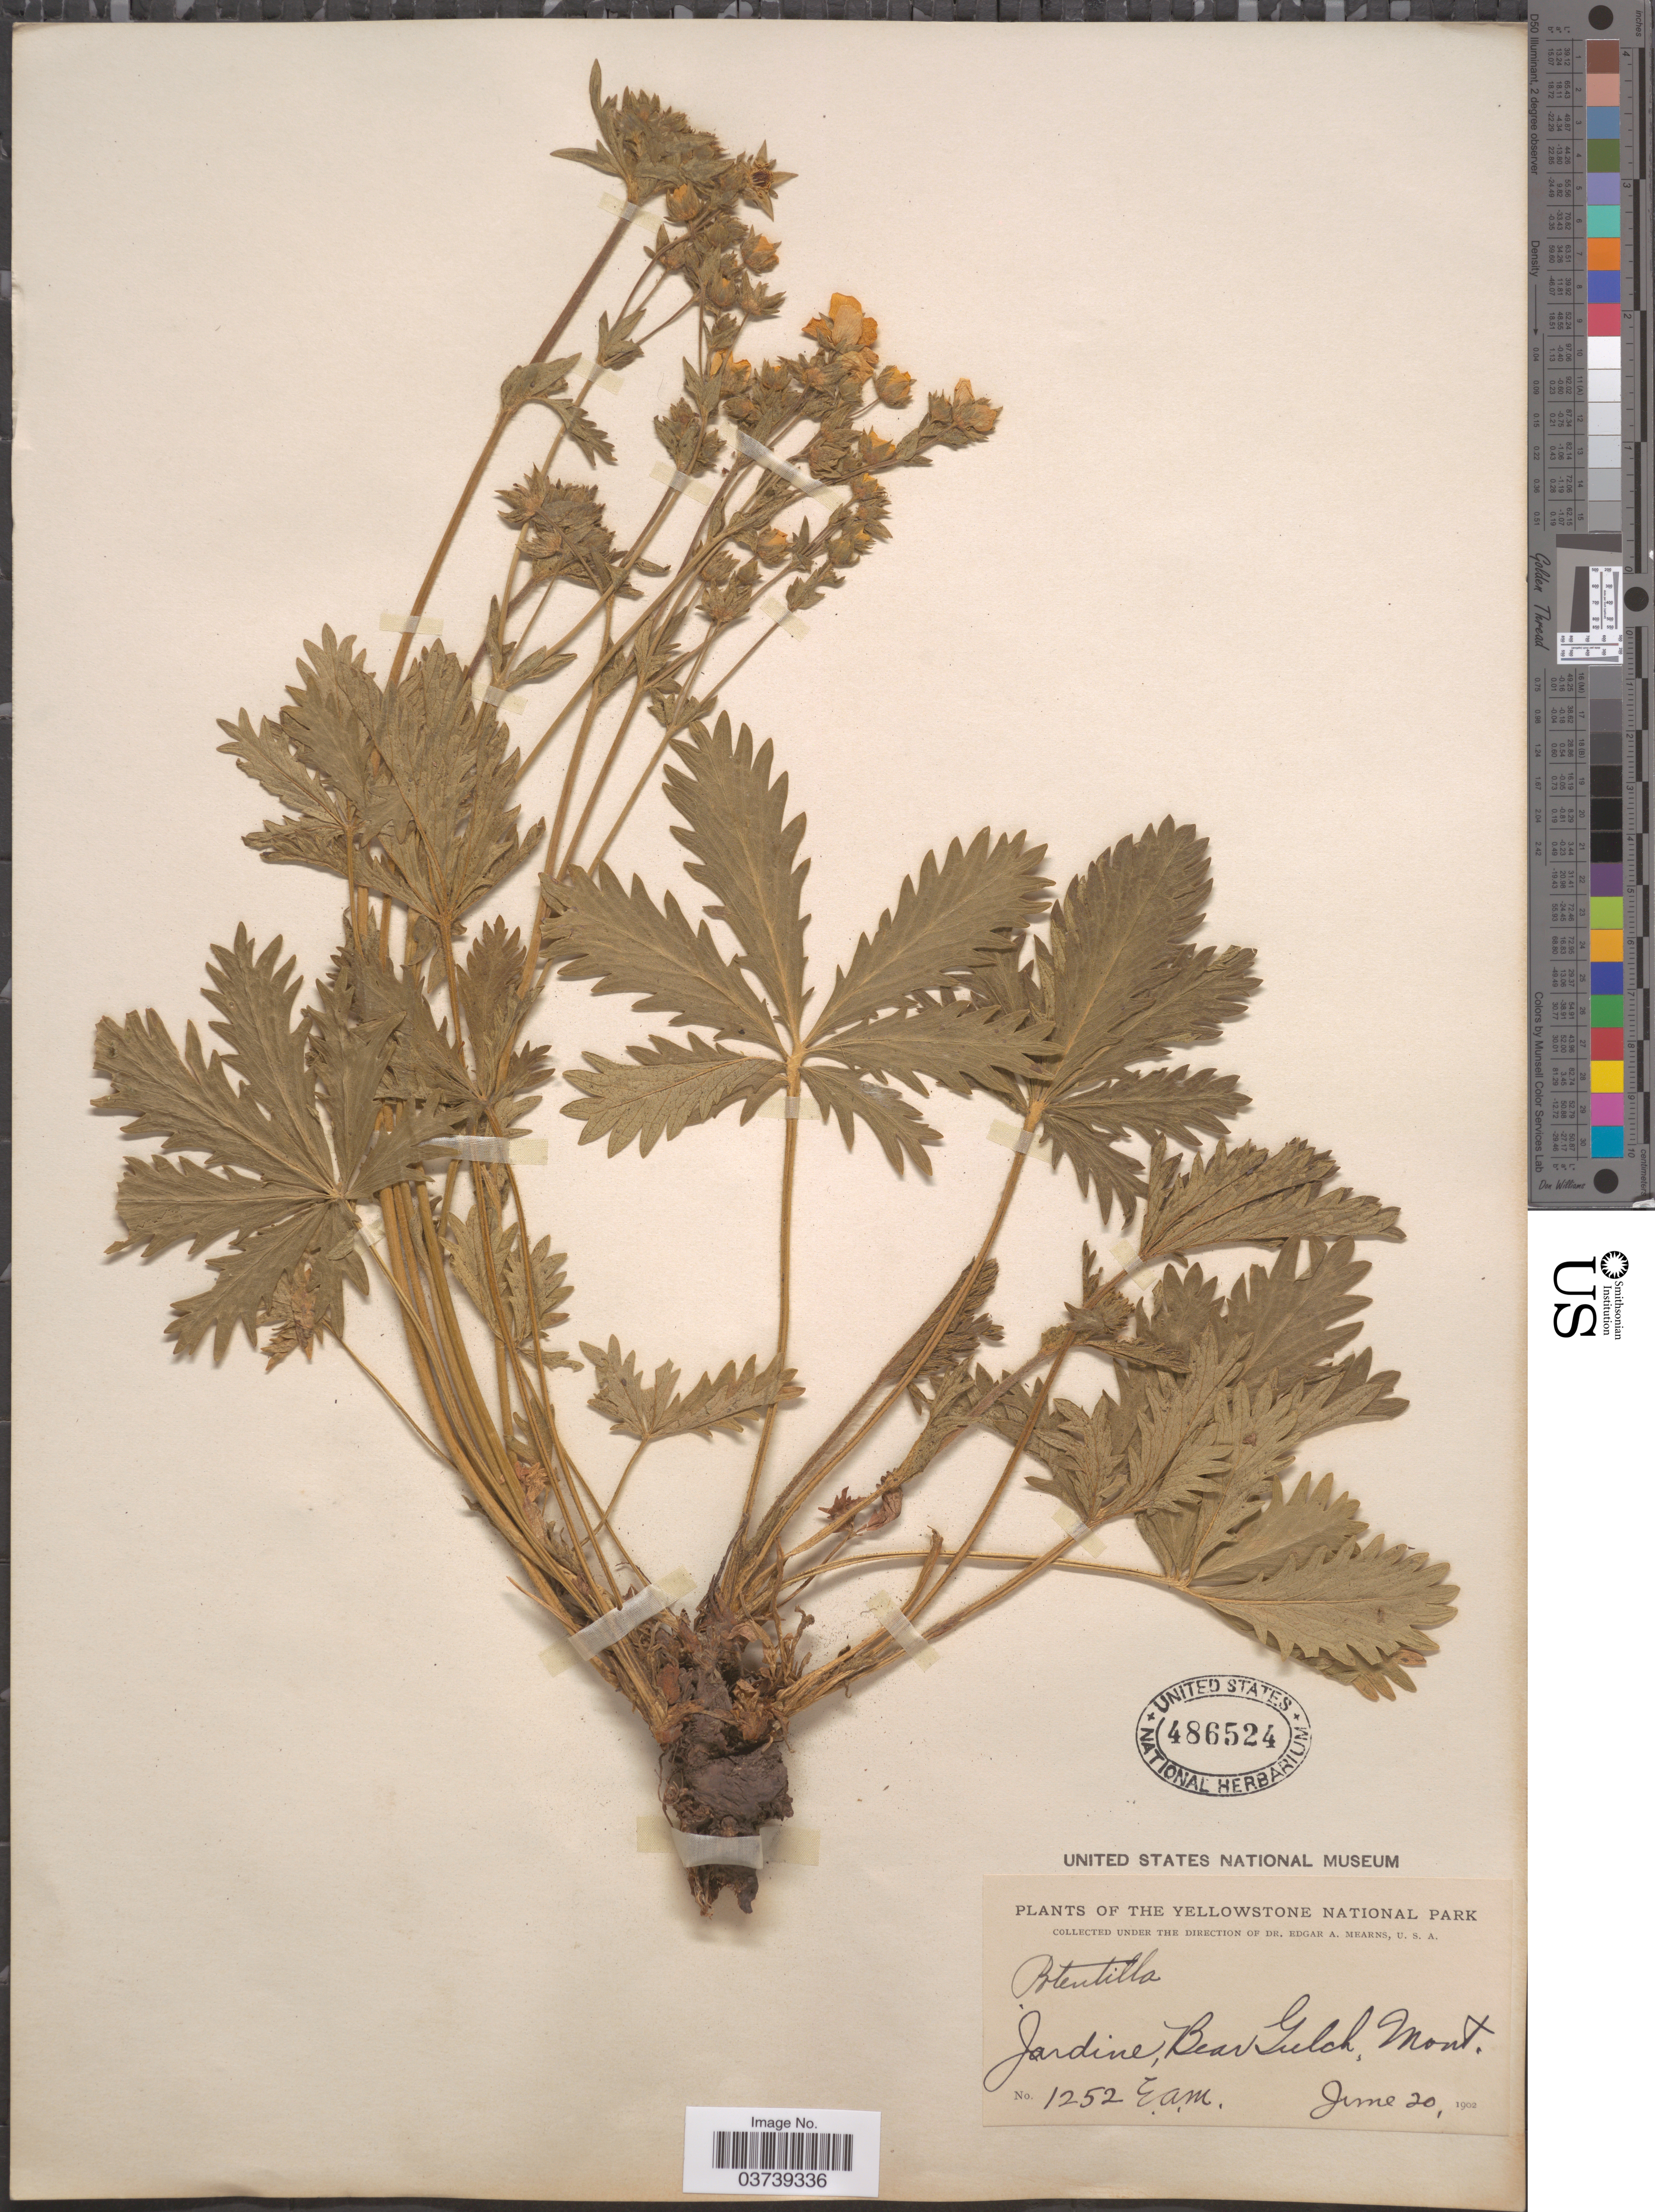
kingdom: Plantae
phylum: Tracheophyta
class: Magnoliopsida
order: Rosales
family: Rosaceae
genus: Potentilla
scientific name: Potentilla sp.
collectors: E. A. Mearns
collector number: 1252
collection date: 1902-06-20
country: United States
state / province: Montana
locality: Yellowstone National Park. Jardine, Bear Gulch.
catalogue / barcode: US 486524